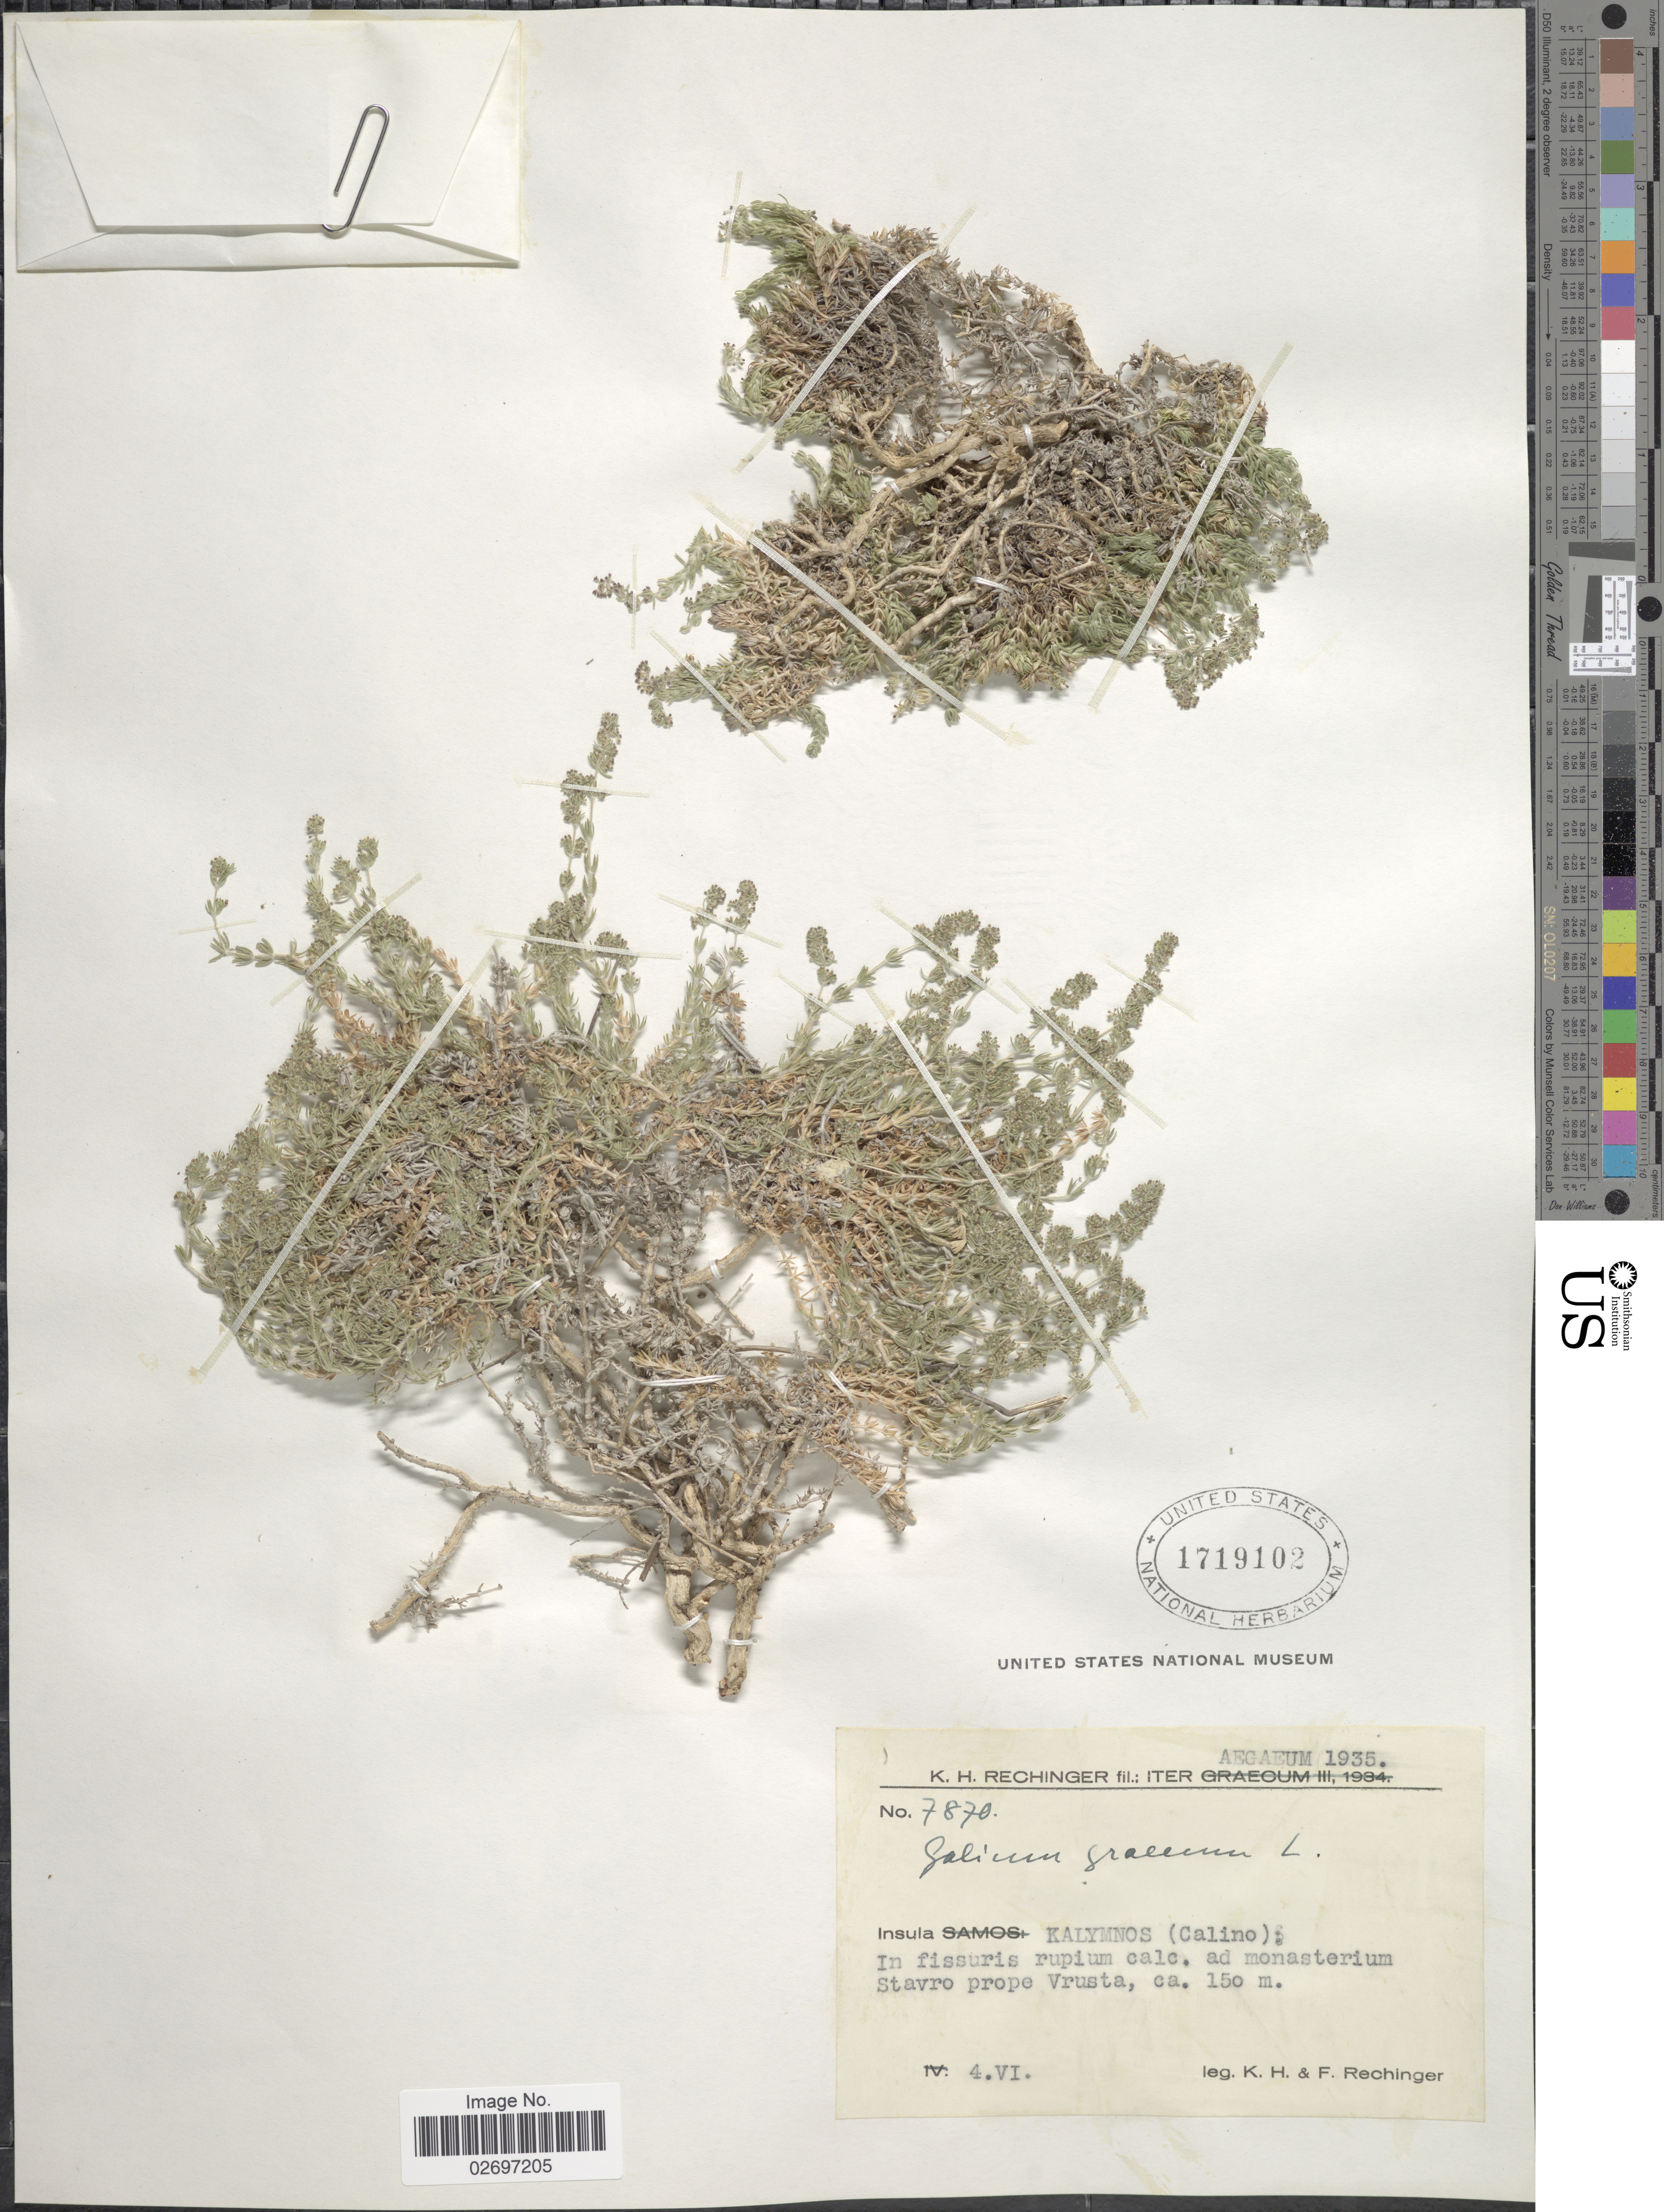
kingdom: Plantae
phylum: Tracheophyta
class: Magnoliopsida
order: Gentianales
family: Rubiaceae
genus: Galium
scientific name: Galium graecum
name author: L.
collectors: K. H. Rechinger & F. Rechinger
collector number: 7870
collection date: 1935-06-04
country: Greece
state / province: South Aegean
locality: Insula: Kalymnos (Calino):in frissuris rupim calc. ad monasterium Stavre prope Vrusta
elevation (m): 150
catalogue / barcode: US 1719102